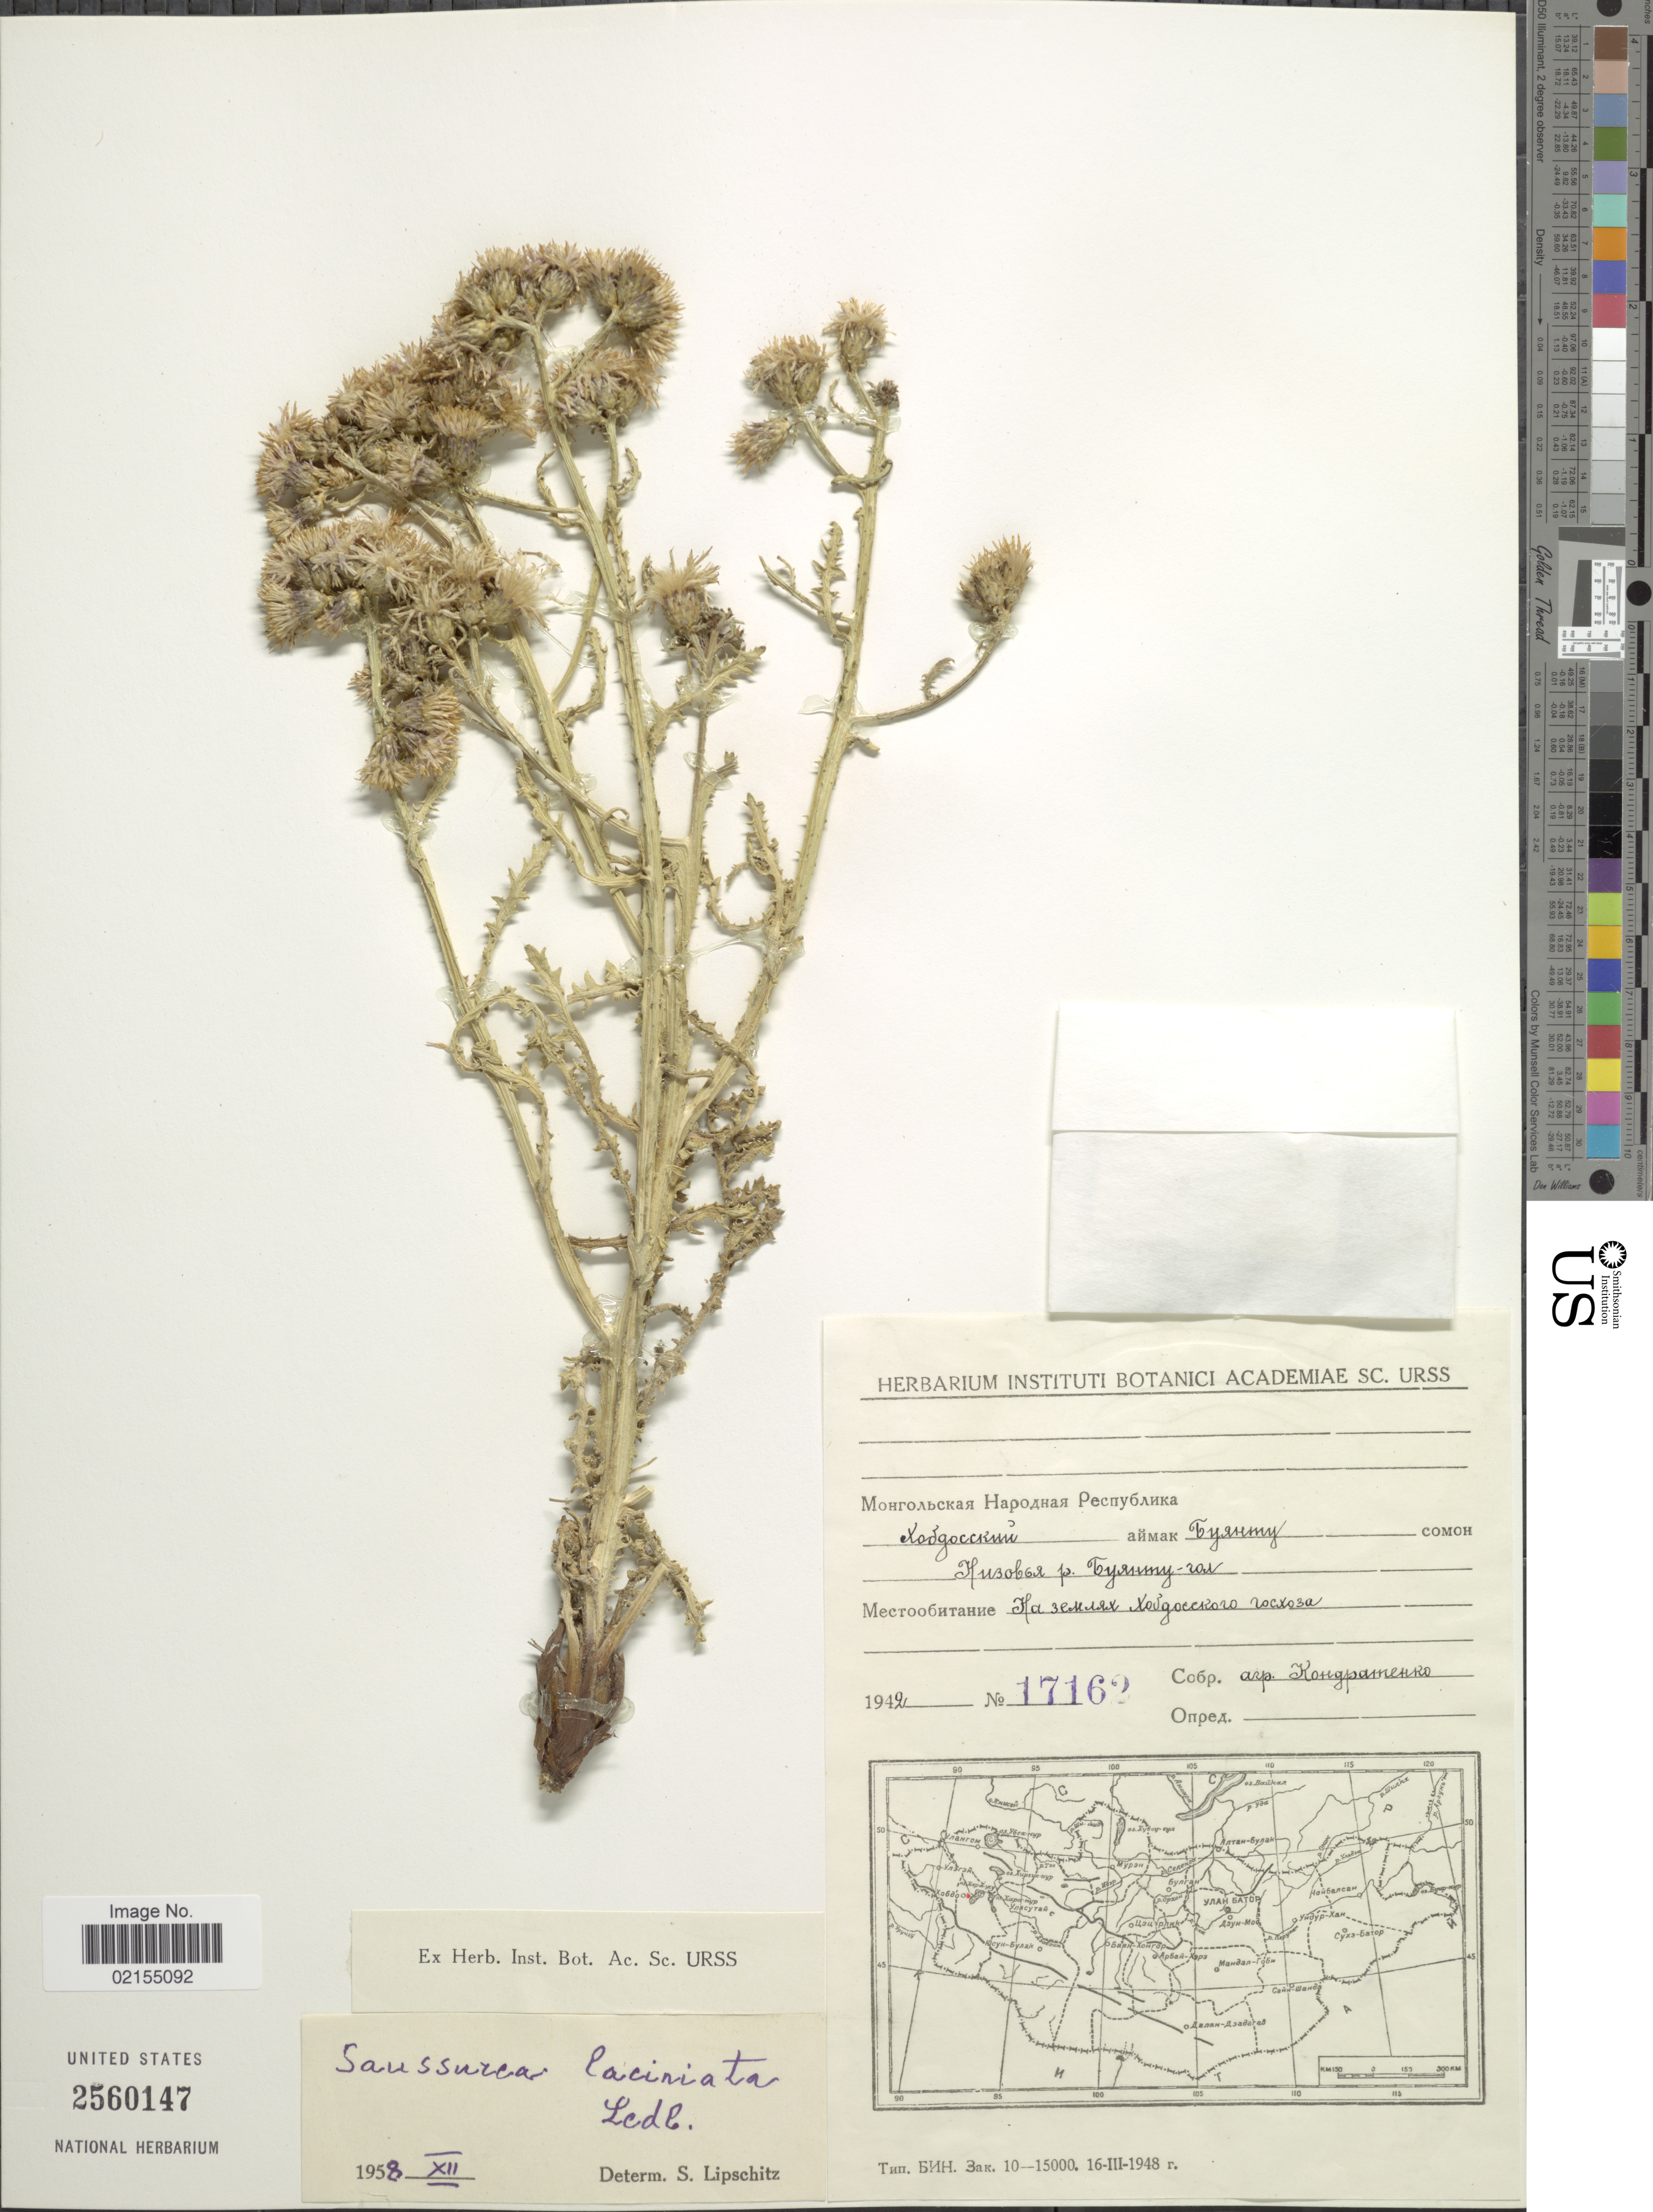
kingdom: Plantae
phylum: Tracheophyta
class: Magnoliopsida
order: Asterales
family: Asteraceae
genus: Saussurea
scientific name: Saussurea laciniata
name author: Ledeb.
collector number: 17162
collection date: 1942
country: Mongolia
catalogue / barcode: US 2560147